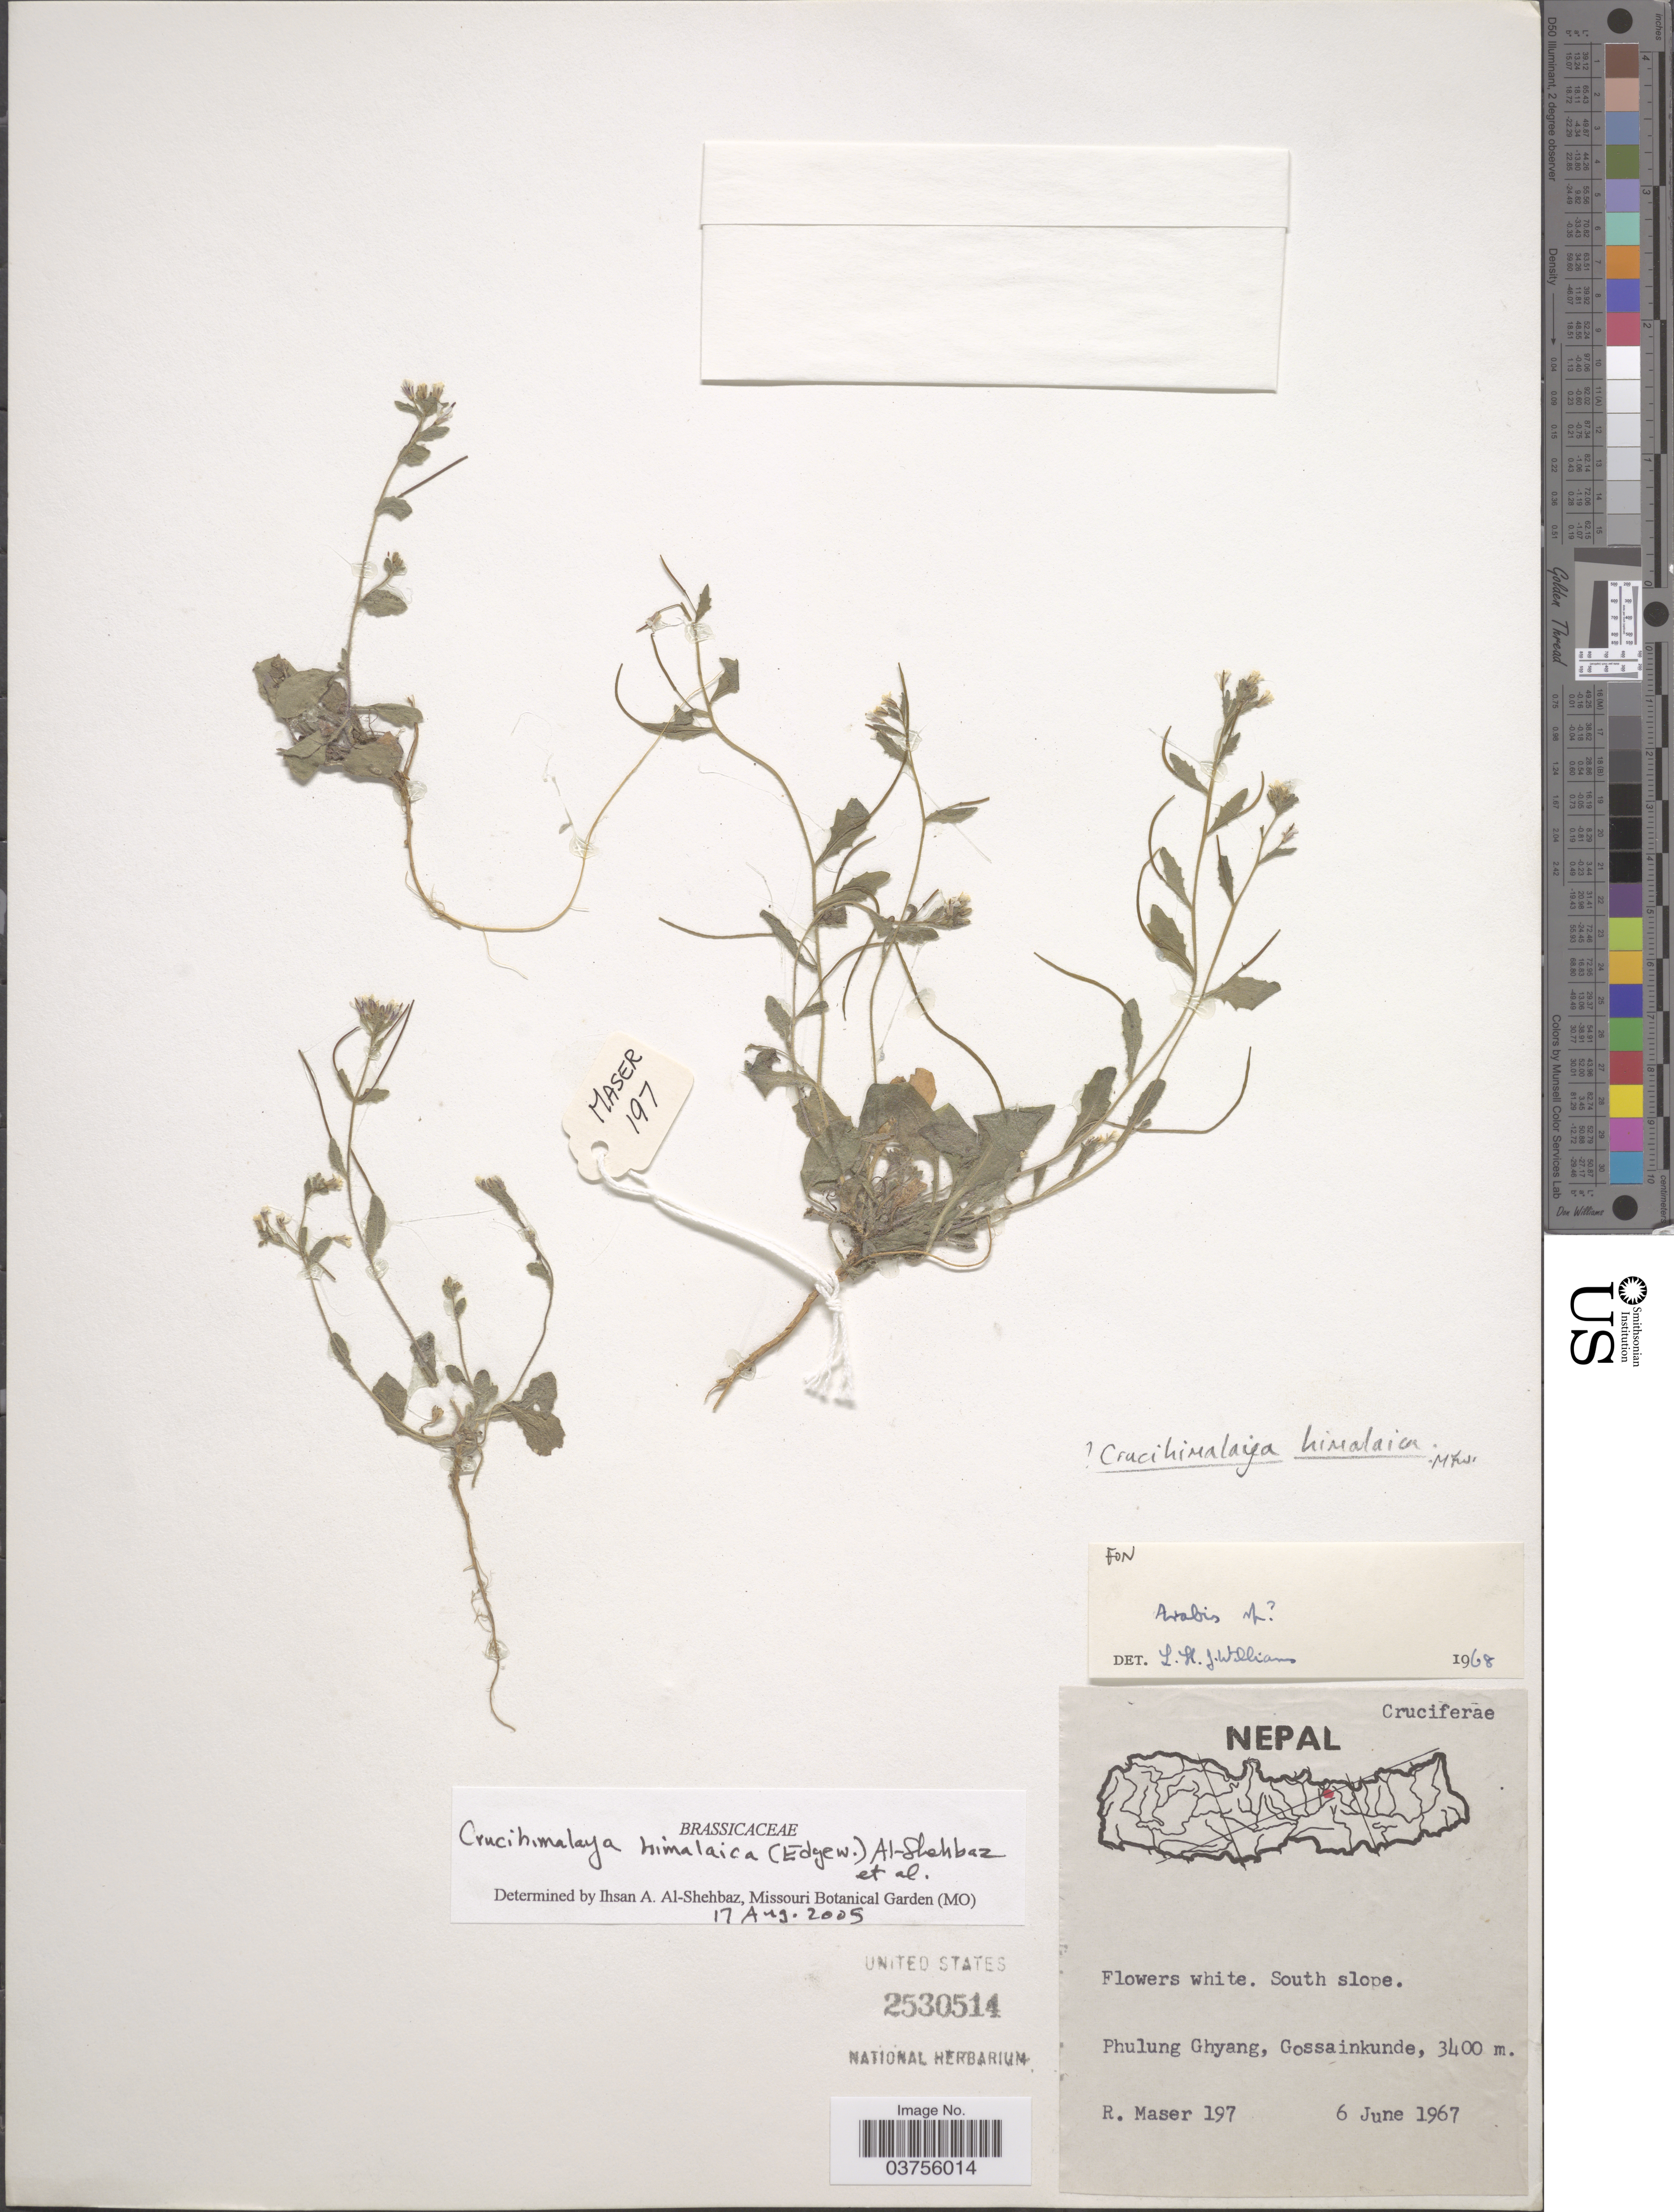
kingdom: Plantae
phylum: Tracheophyta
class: Magnoliopsida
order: Brassicales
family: Brassicaceae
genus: Crucihimalaya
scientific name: Crucihimalaya himalaica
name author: (Edgew.) Al-Shehbaz et al.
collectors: R. Maser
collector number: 197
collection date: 1967-06-06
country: Nepal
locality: Phulung Ghyang, Gossainkunde.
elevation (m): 3400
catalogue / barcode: US 2530514